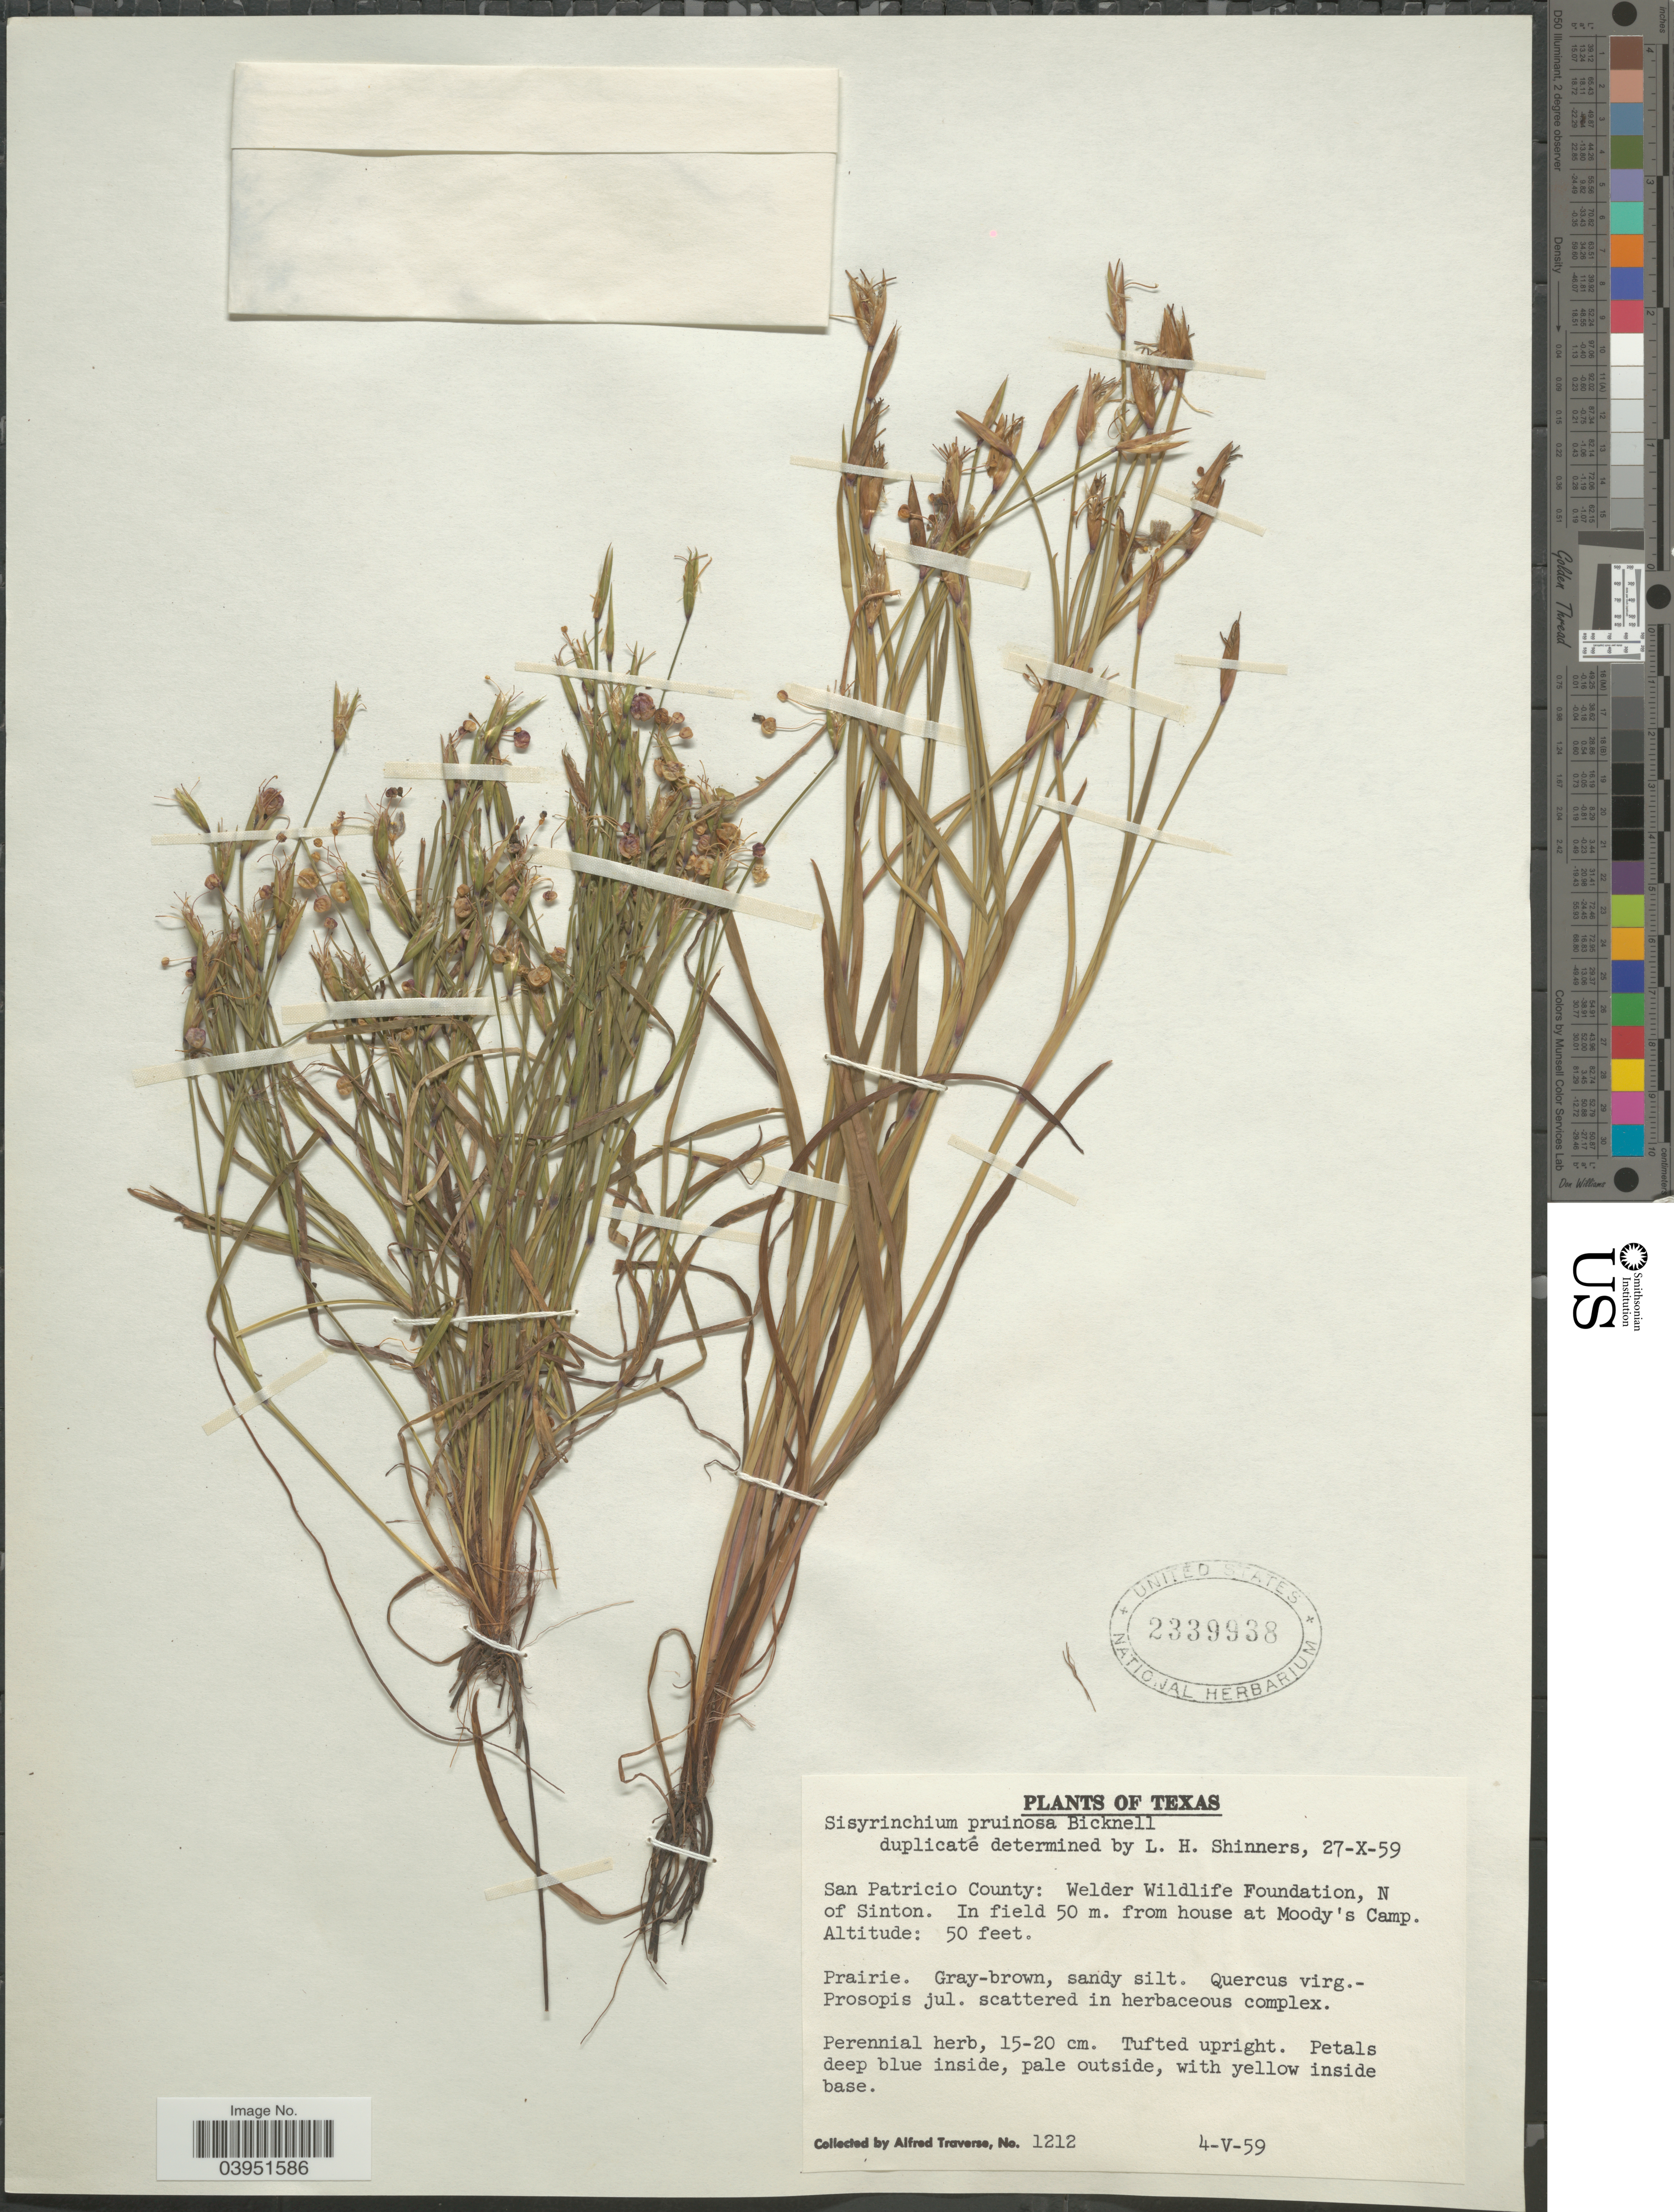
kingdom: Plantae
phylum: Tracheophyta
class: Liliopsida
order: Asparagales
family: Iridaceae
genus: Sisyrinchium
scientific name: Sisyrinchium pruinosum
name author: E.P. Bicknell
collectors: A. Traverse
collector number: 1212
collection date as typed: Transcribed d/m/y: 4/5/59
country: United States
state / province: Texas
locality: San Patricio County: Welder Wildlife Foundation, N of Sinton. In field 50 m. from house at Moody's Camp.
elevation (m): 15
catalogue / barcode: US 2339938